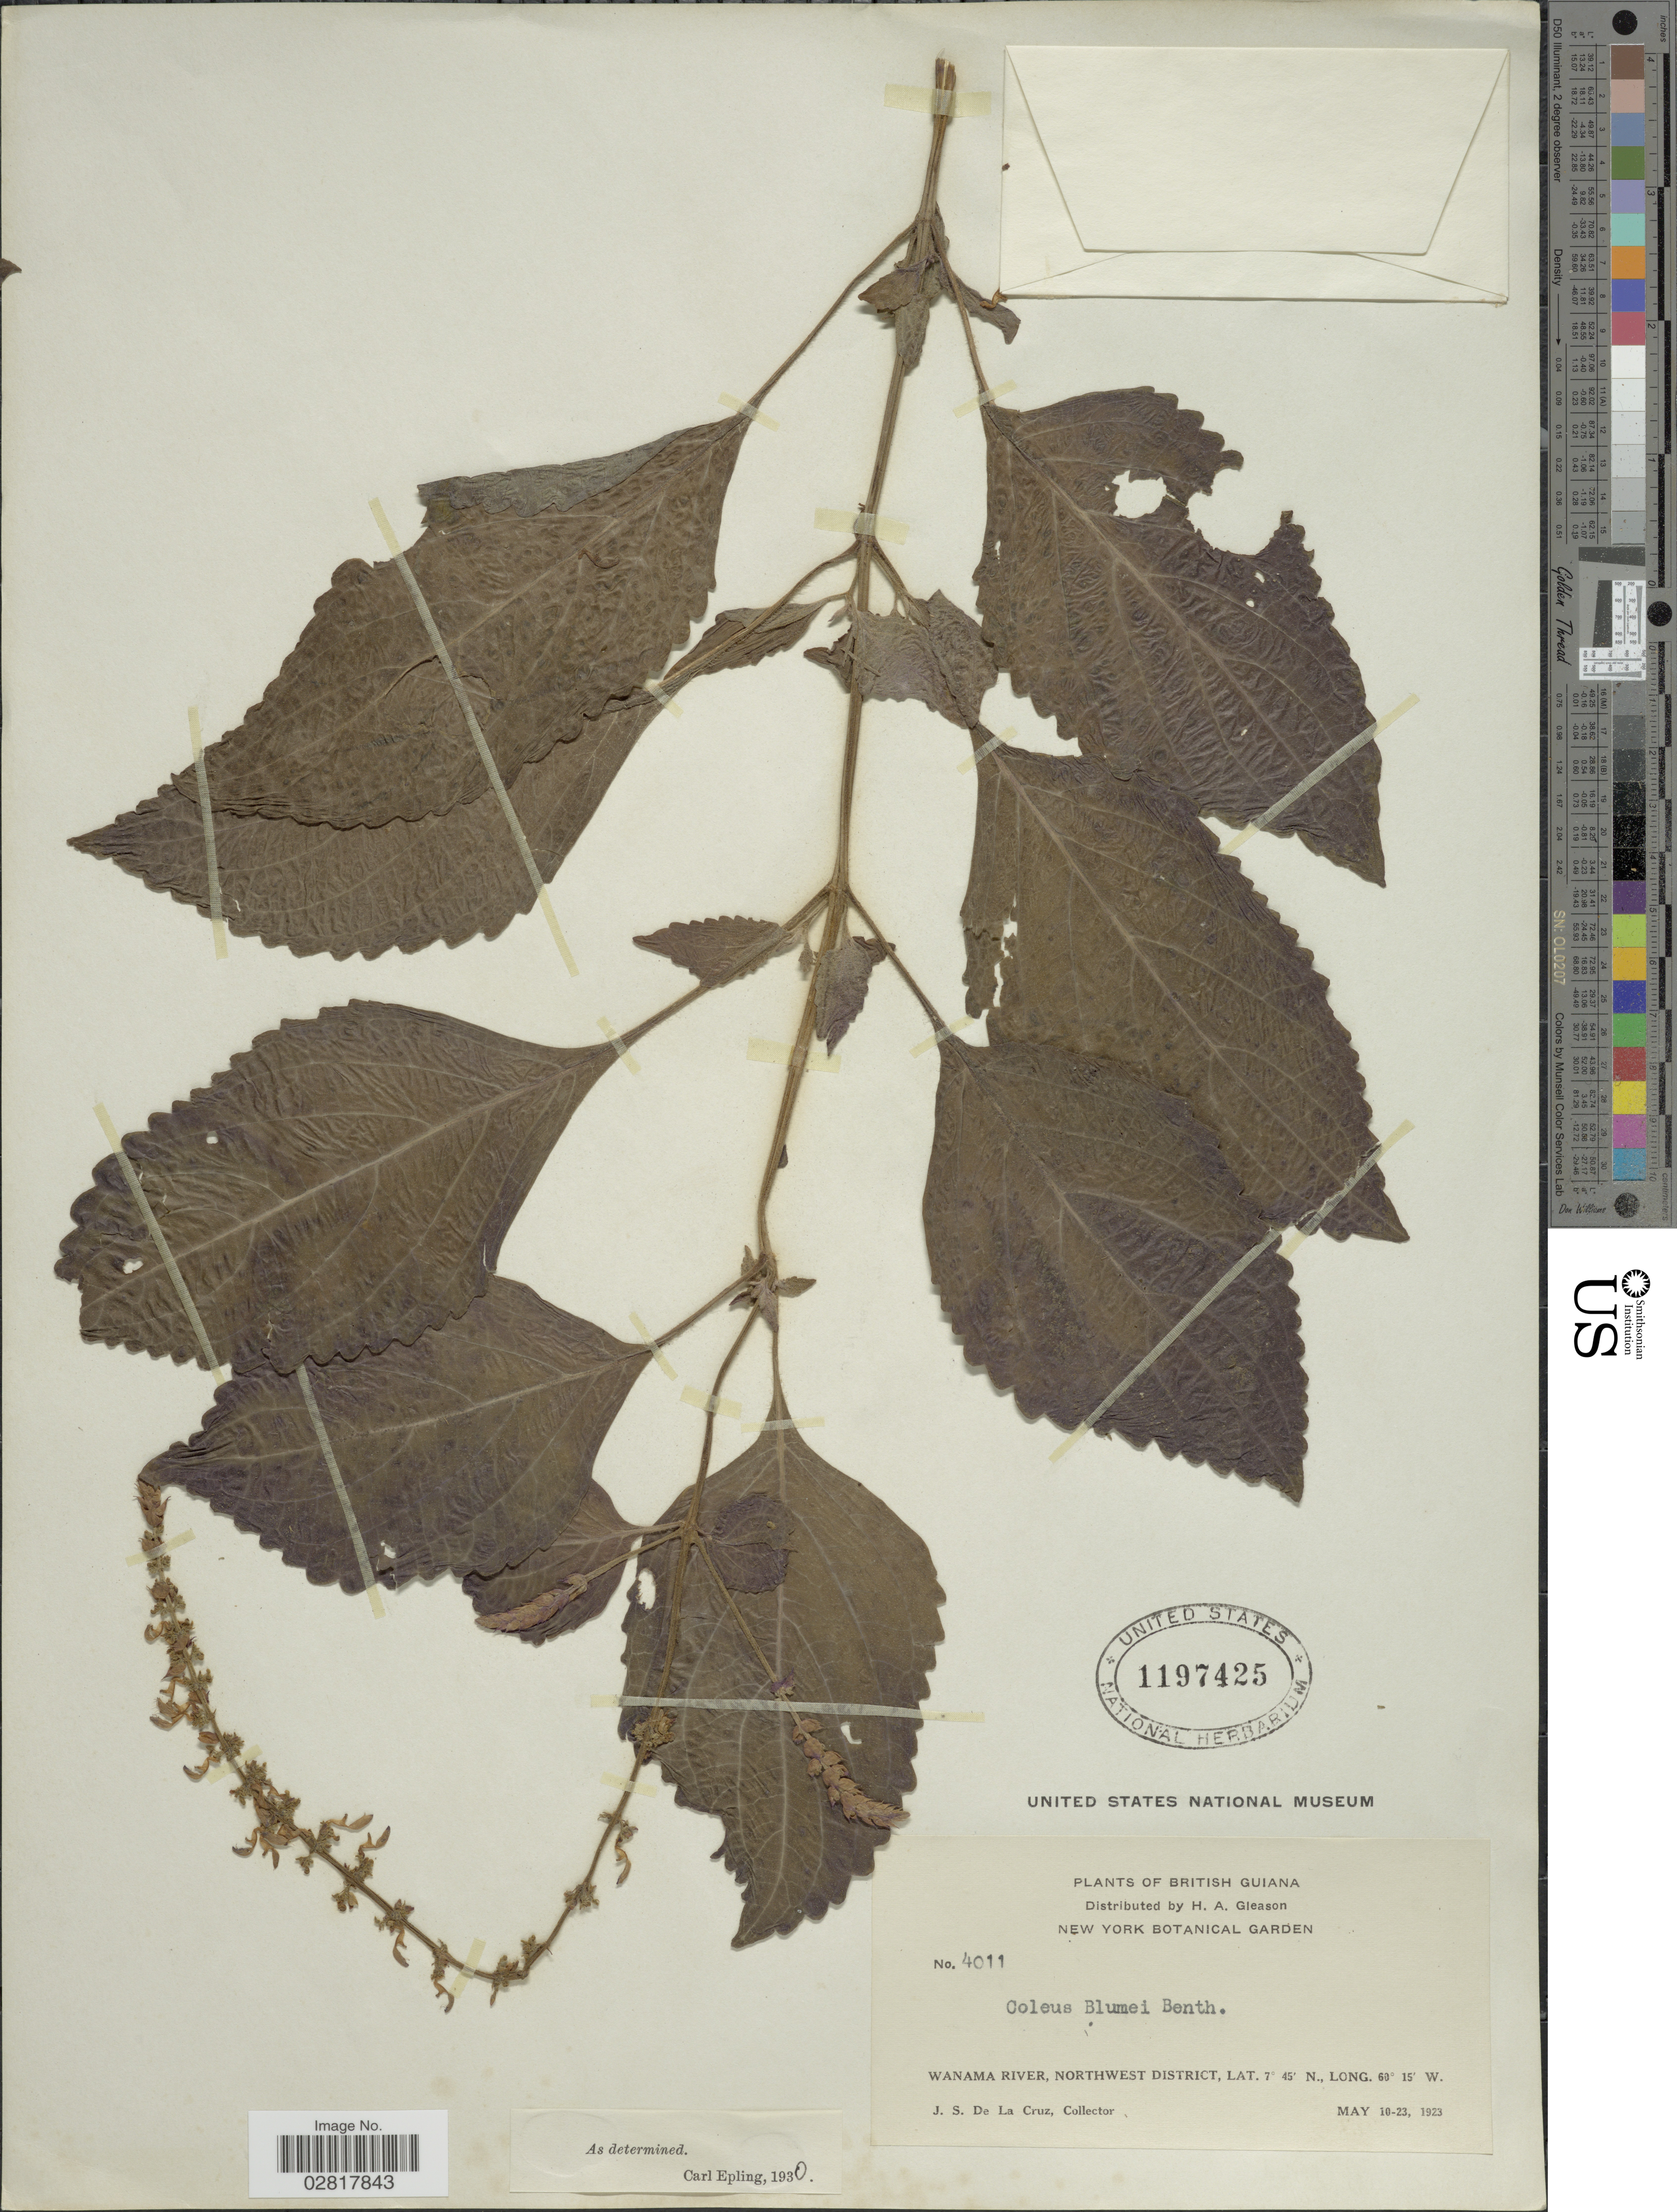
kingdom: Plantae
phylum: Tracheophyta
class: Magnoliopsida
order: Lamiales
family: Lamiaceae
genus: Plectranthus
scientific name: Plectranthus scutellarioides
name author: (L.) R. Br.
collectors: J. S. de la Cruz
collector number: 4011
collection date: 1923-05-10/1923-05-23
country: Guyana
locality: British Guiana. Wanama River, Northwest District.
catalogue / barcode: US 1197425